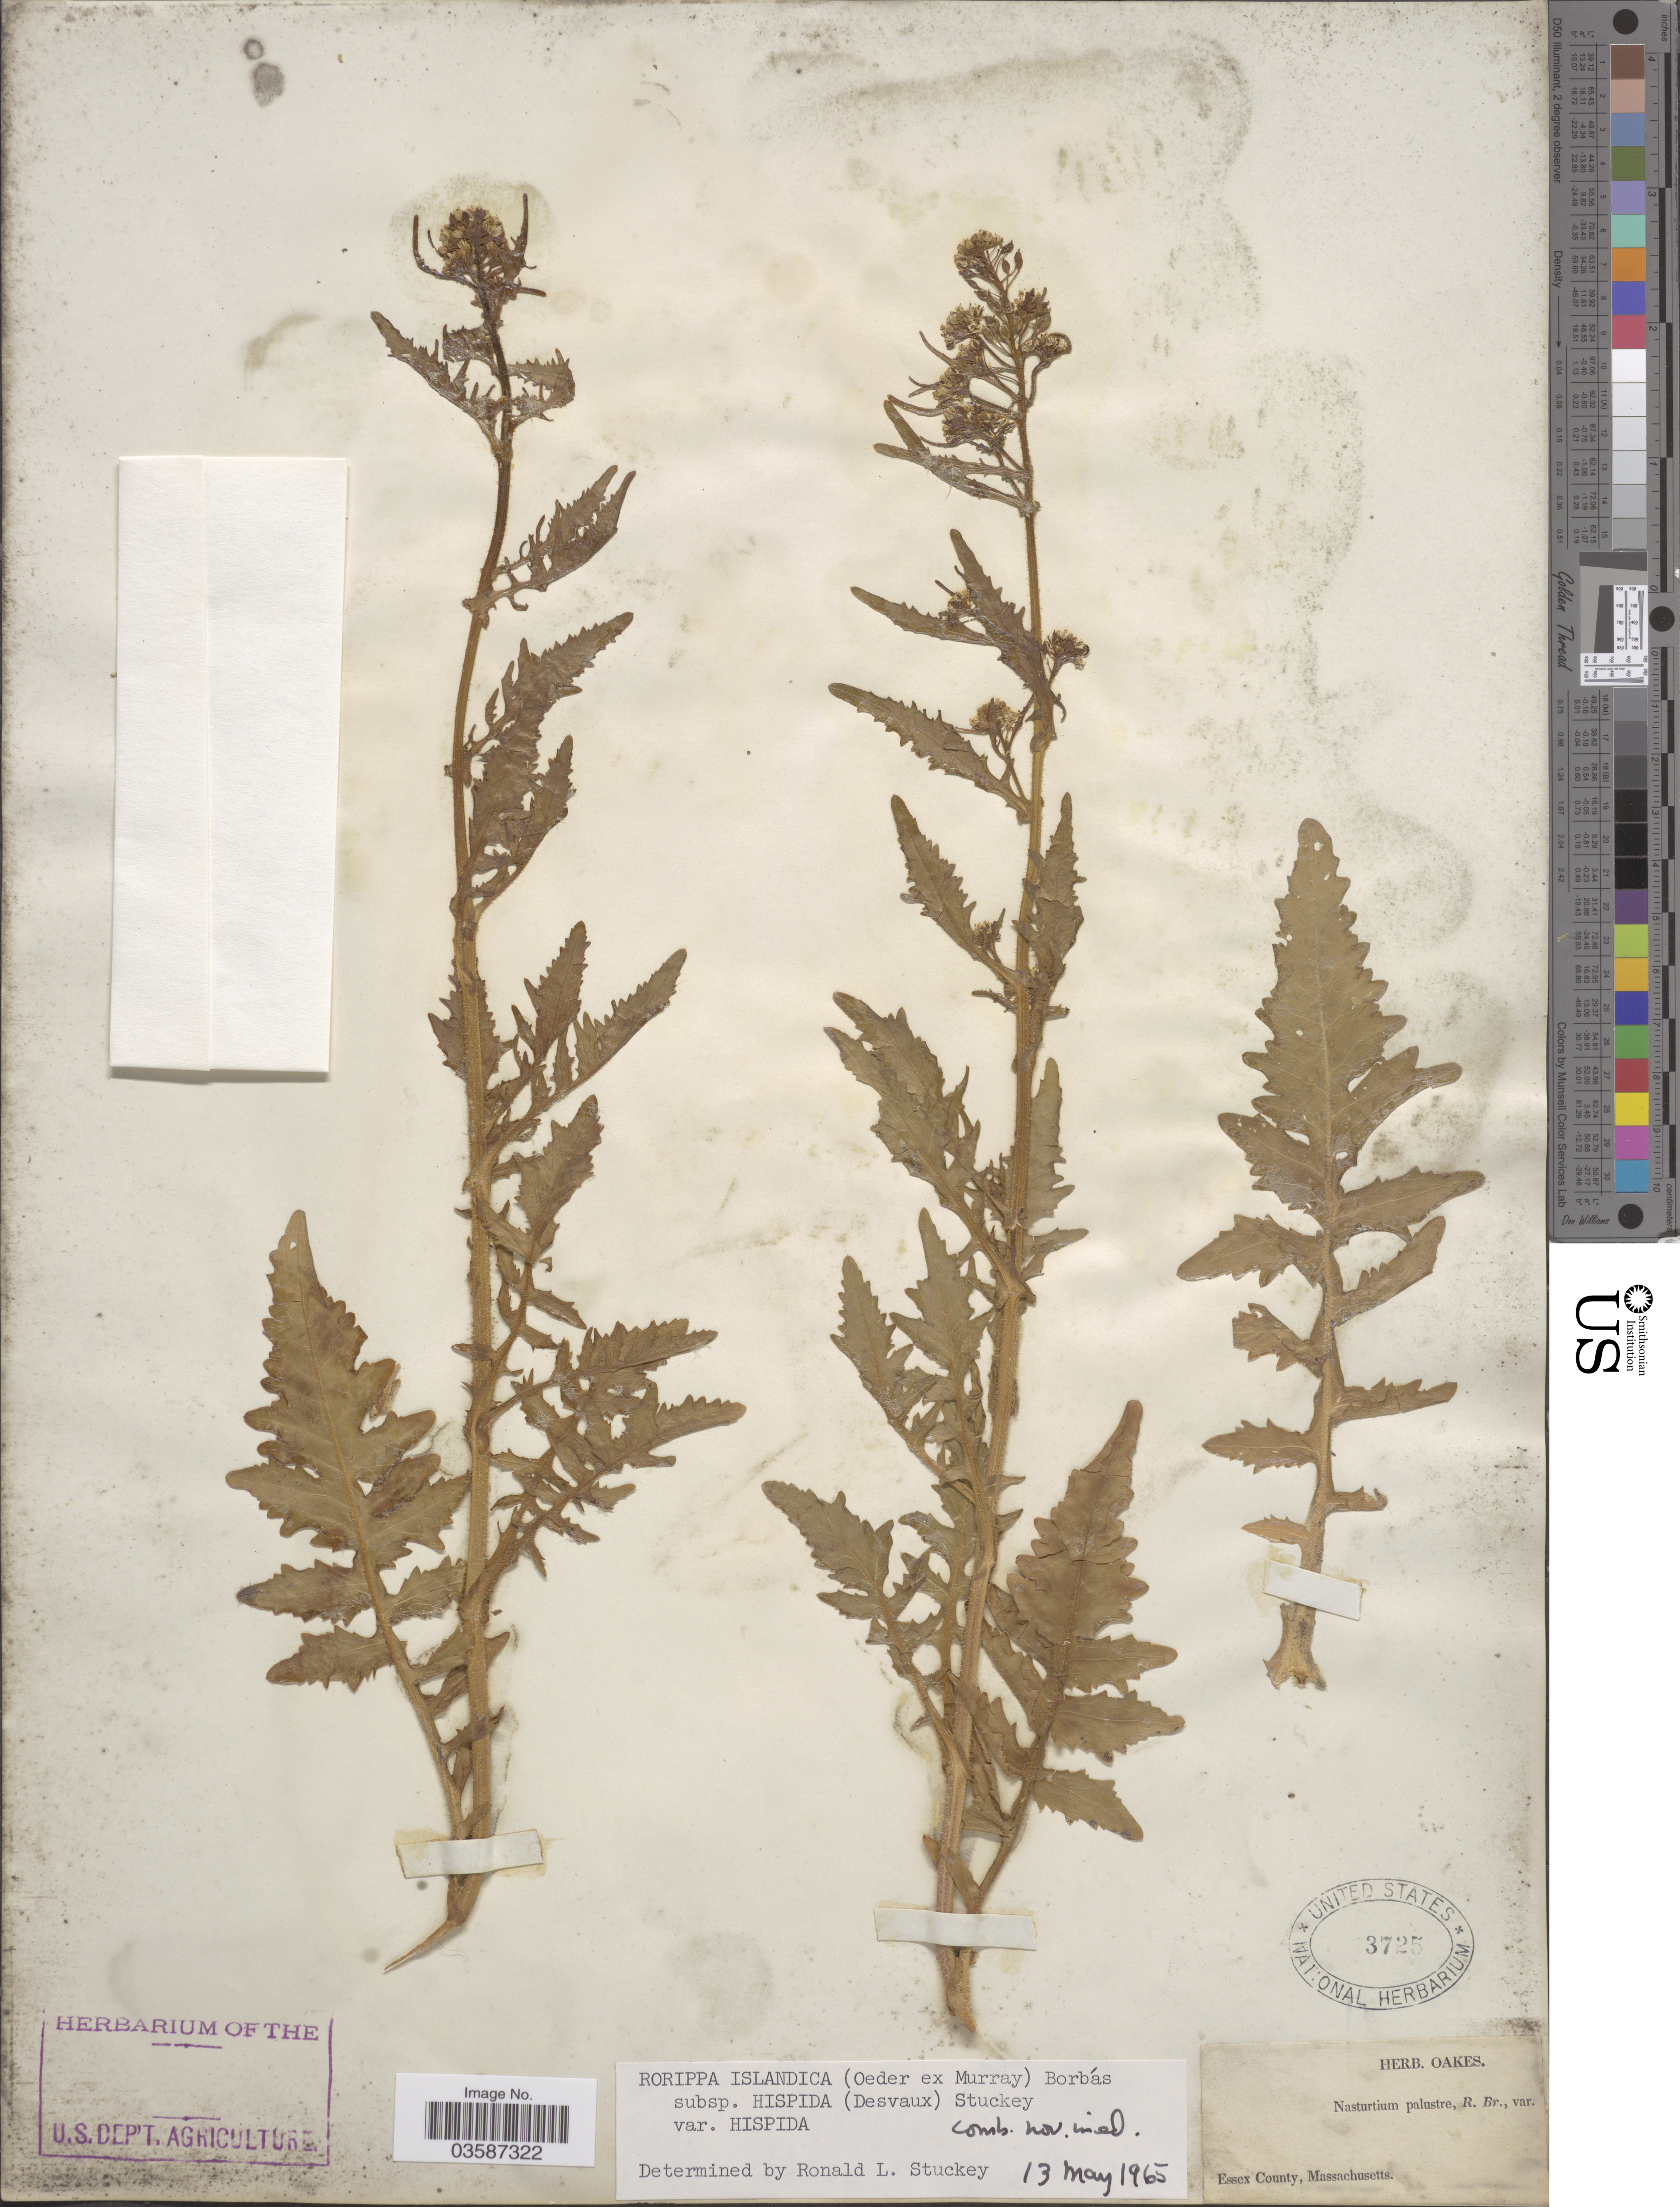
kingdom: Plantae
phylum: Tracheophyta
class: Magnoliopsida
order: Brassicales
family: Brassicaceae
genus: Rorippa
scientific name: Rorippa islandica var. hispida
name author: (Desv.) Butters & Abbe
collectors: ex herb. Oakes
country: United States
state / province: Massachusetts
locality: Essex County.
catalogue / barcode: US 3725